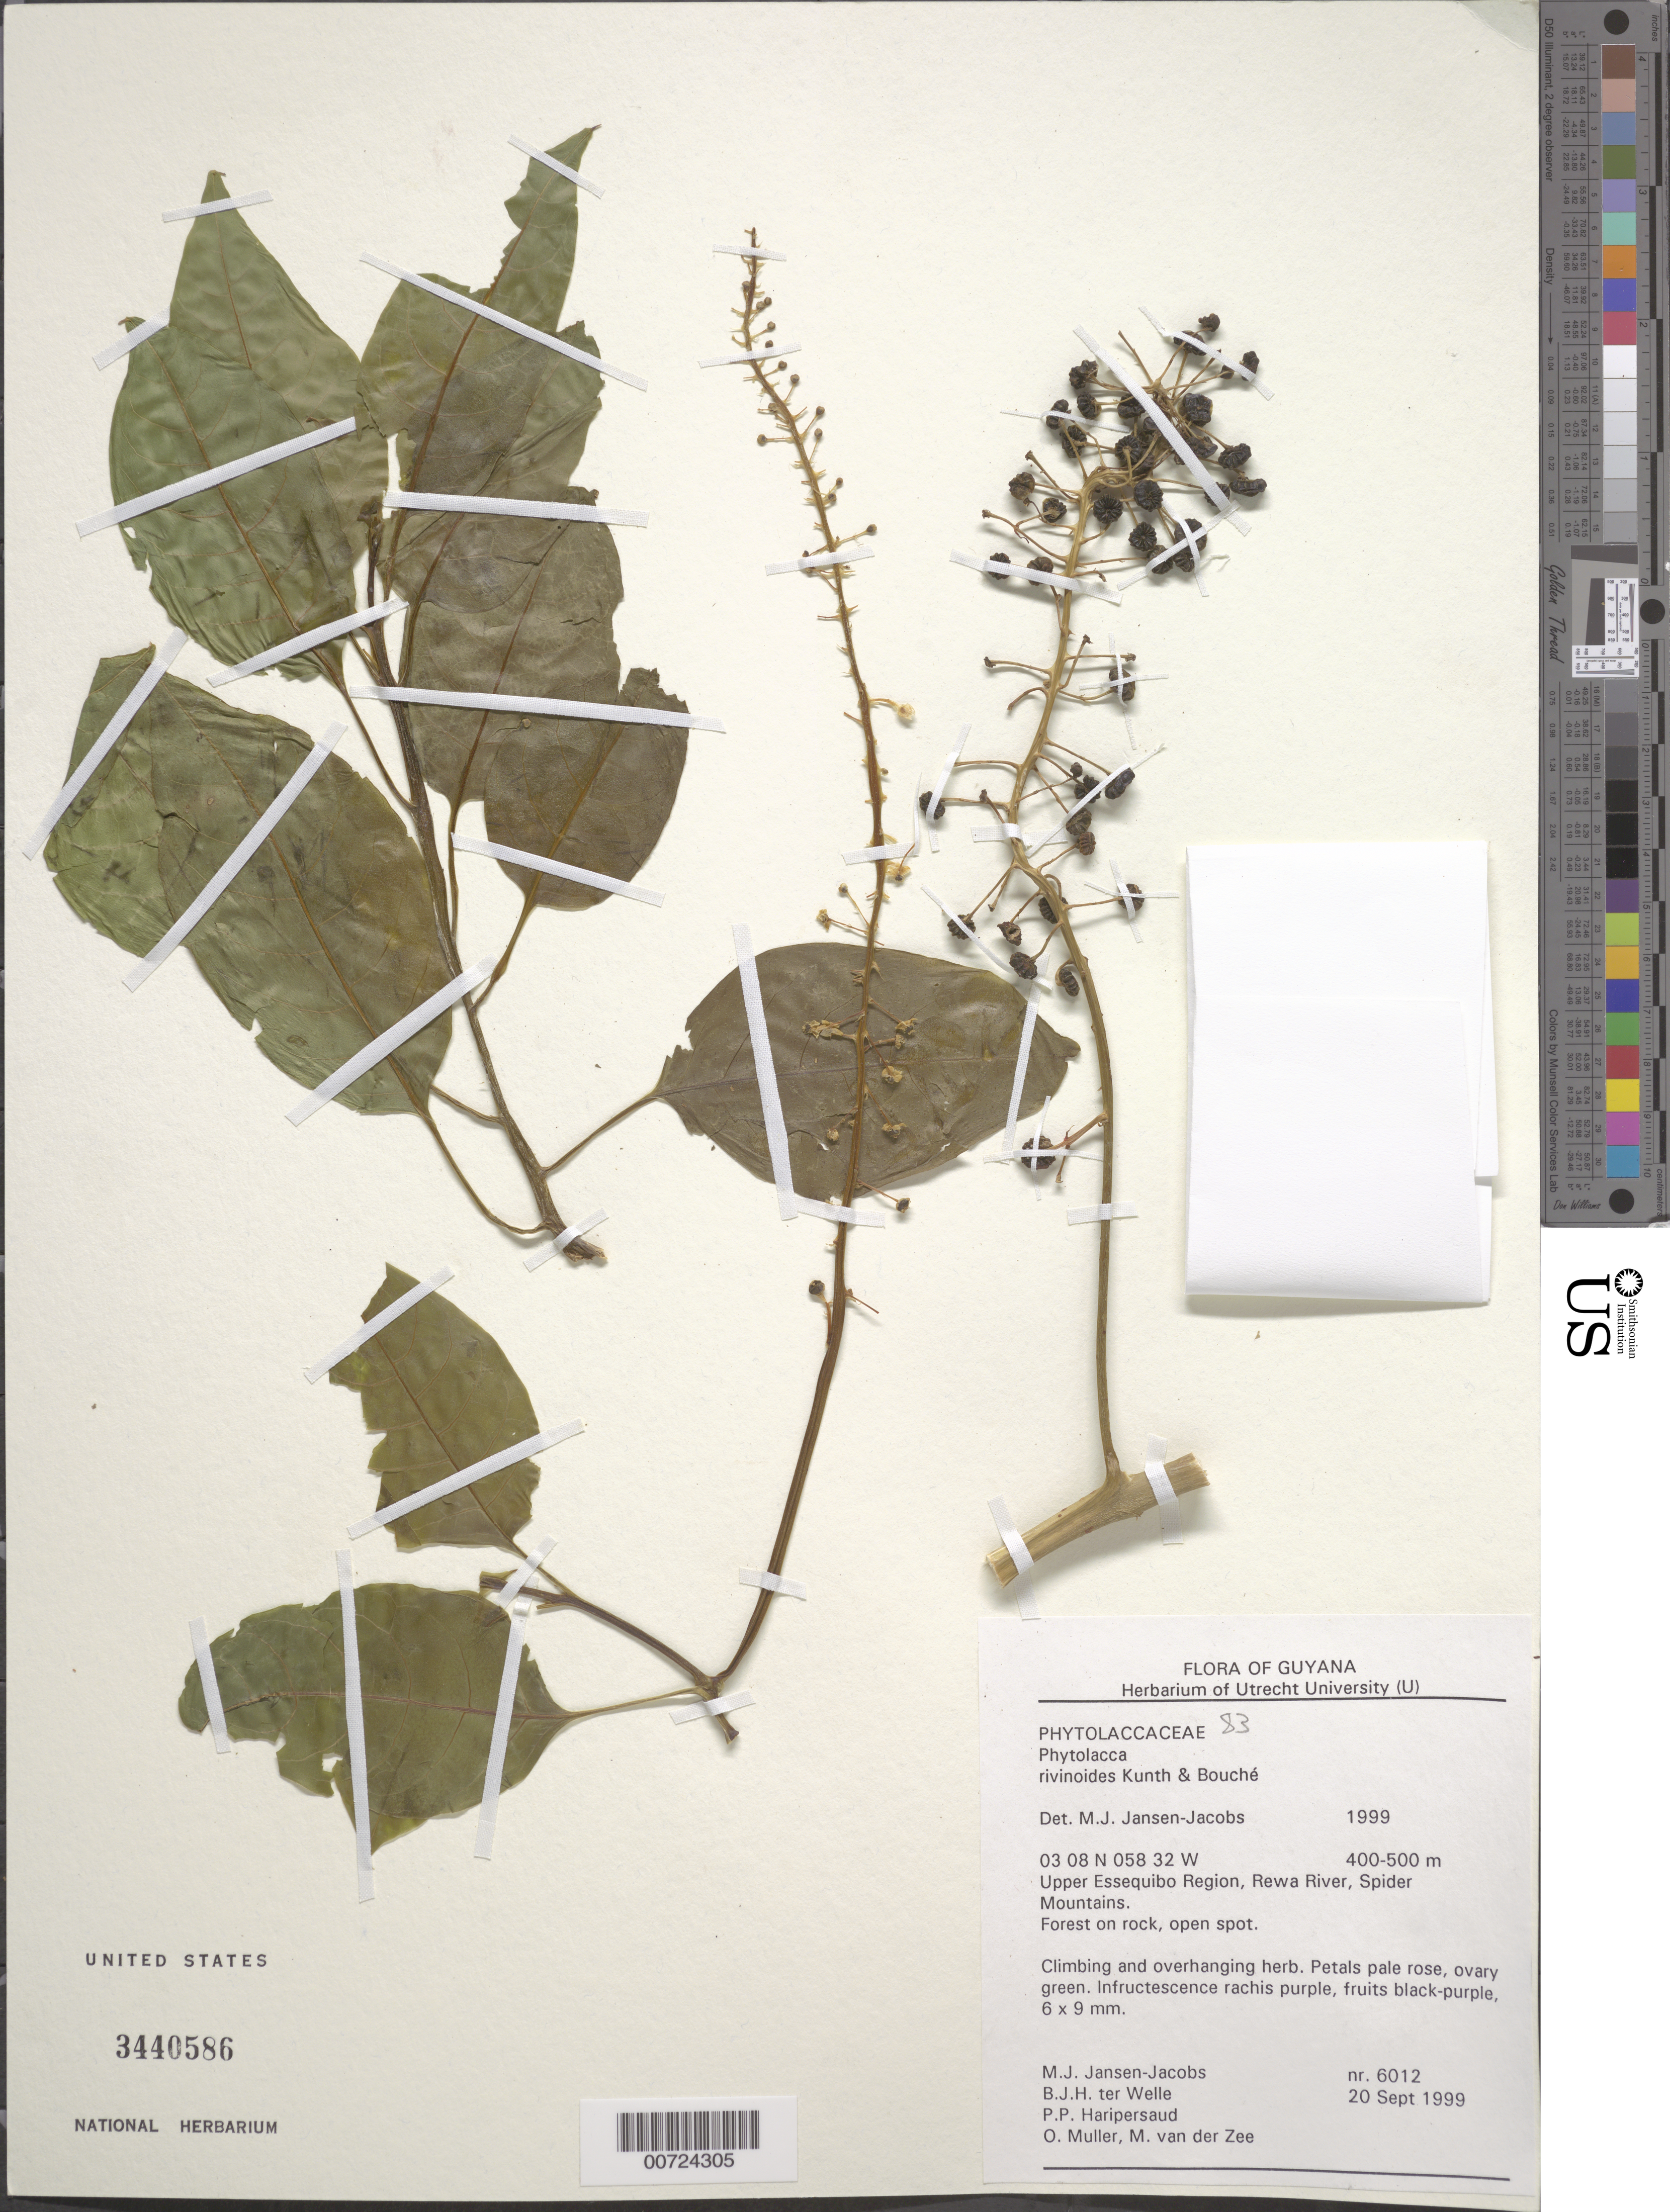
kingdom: Plantae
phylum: Tracheophyta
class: Magnoliopsida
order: Caryophyllales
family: Phytolaccaceae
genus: Phytolacca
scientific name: Phytolacca rivinoides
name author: Kunth & C.D. Bouché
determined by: DeFilipps, R. A.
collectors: M. J. Jansen-Jacobs, B. Welle, P. Haripersaud, O. Muller & M. van der Zee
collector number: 6012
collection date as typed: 20-Sep-99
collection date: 1999-09-20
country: Guyana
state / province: U. Takutu-U. Essequibo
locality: Rewa River, Spider Mts., Upper Essequibo Region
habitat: Forest on rock, open spot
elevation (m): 400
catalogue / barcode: US 3440586